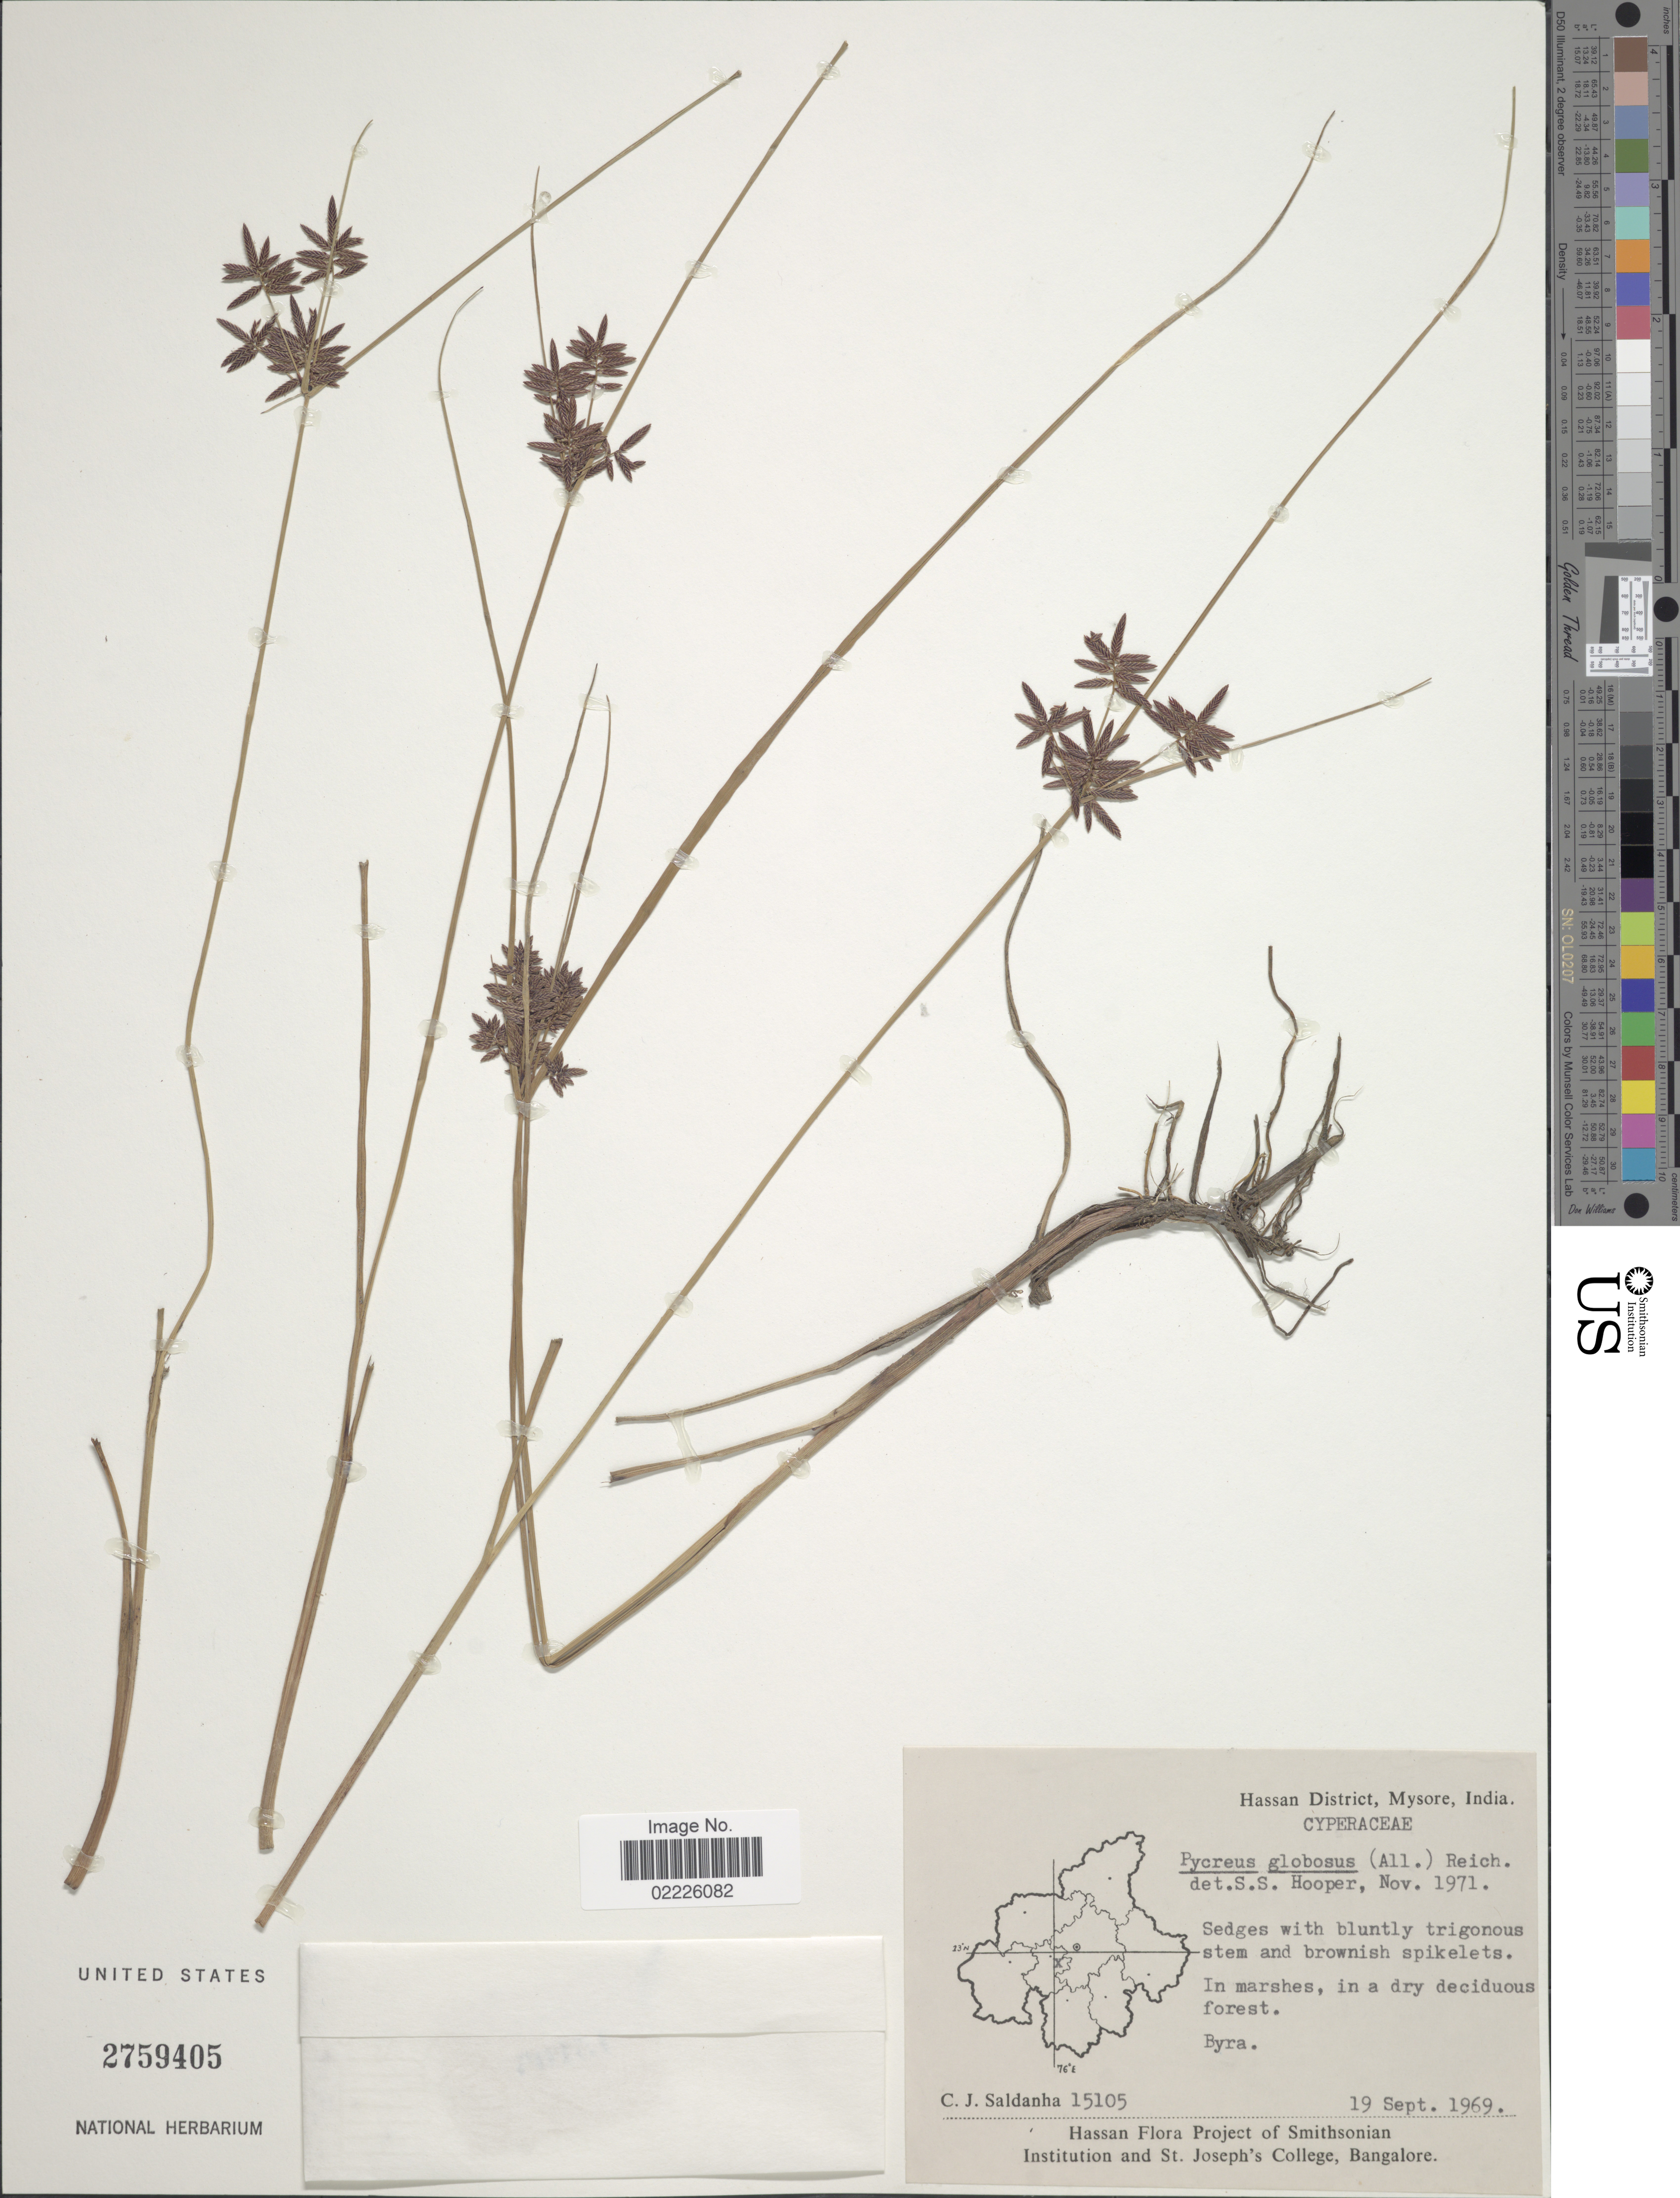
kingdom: Plantae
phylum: Tracheophyta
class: Liliopsida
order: Poales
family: Cyperaceae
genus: Cyperus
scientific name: Cyperus flavidus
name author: Retz.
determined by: Strong, Mark T., (BOT), Smithsonian Institution - National Museum of Natural History (UNITED STATES)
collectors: C. J. Saldanha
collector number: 15105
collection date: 1969-09-19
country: India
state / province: Karnataka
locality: Hassan District, Mysore, India, Byra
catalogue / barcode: US 2759405